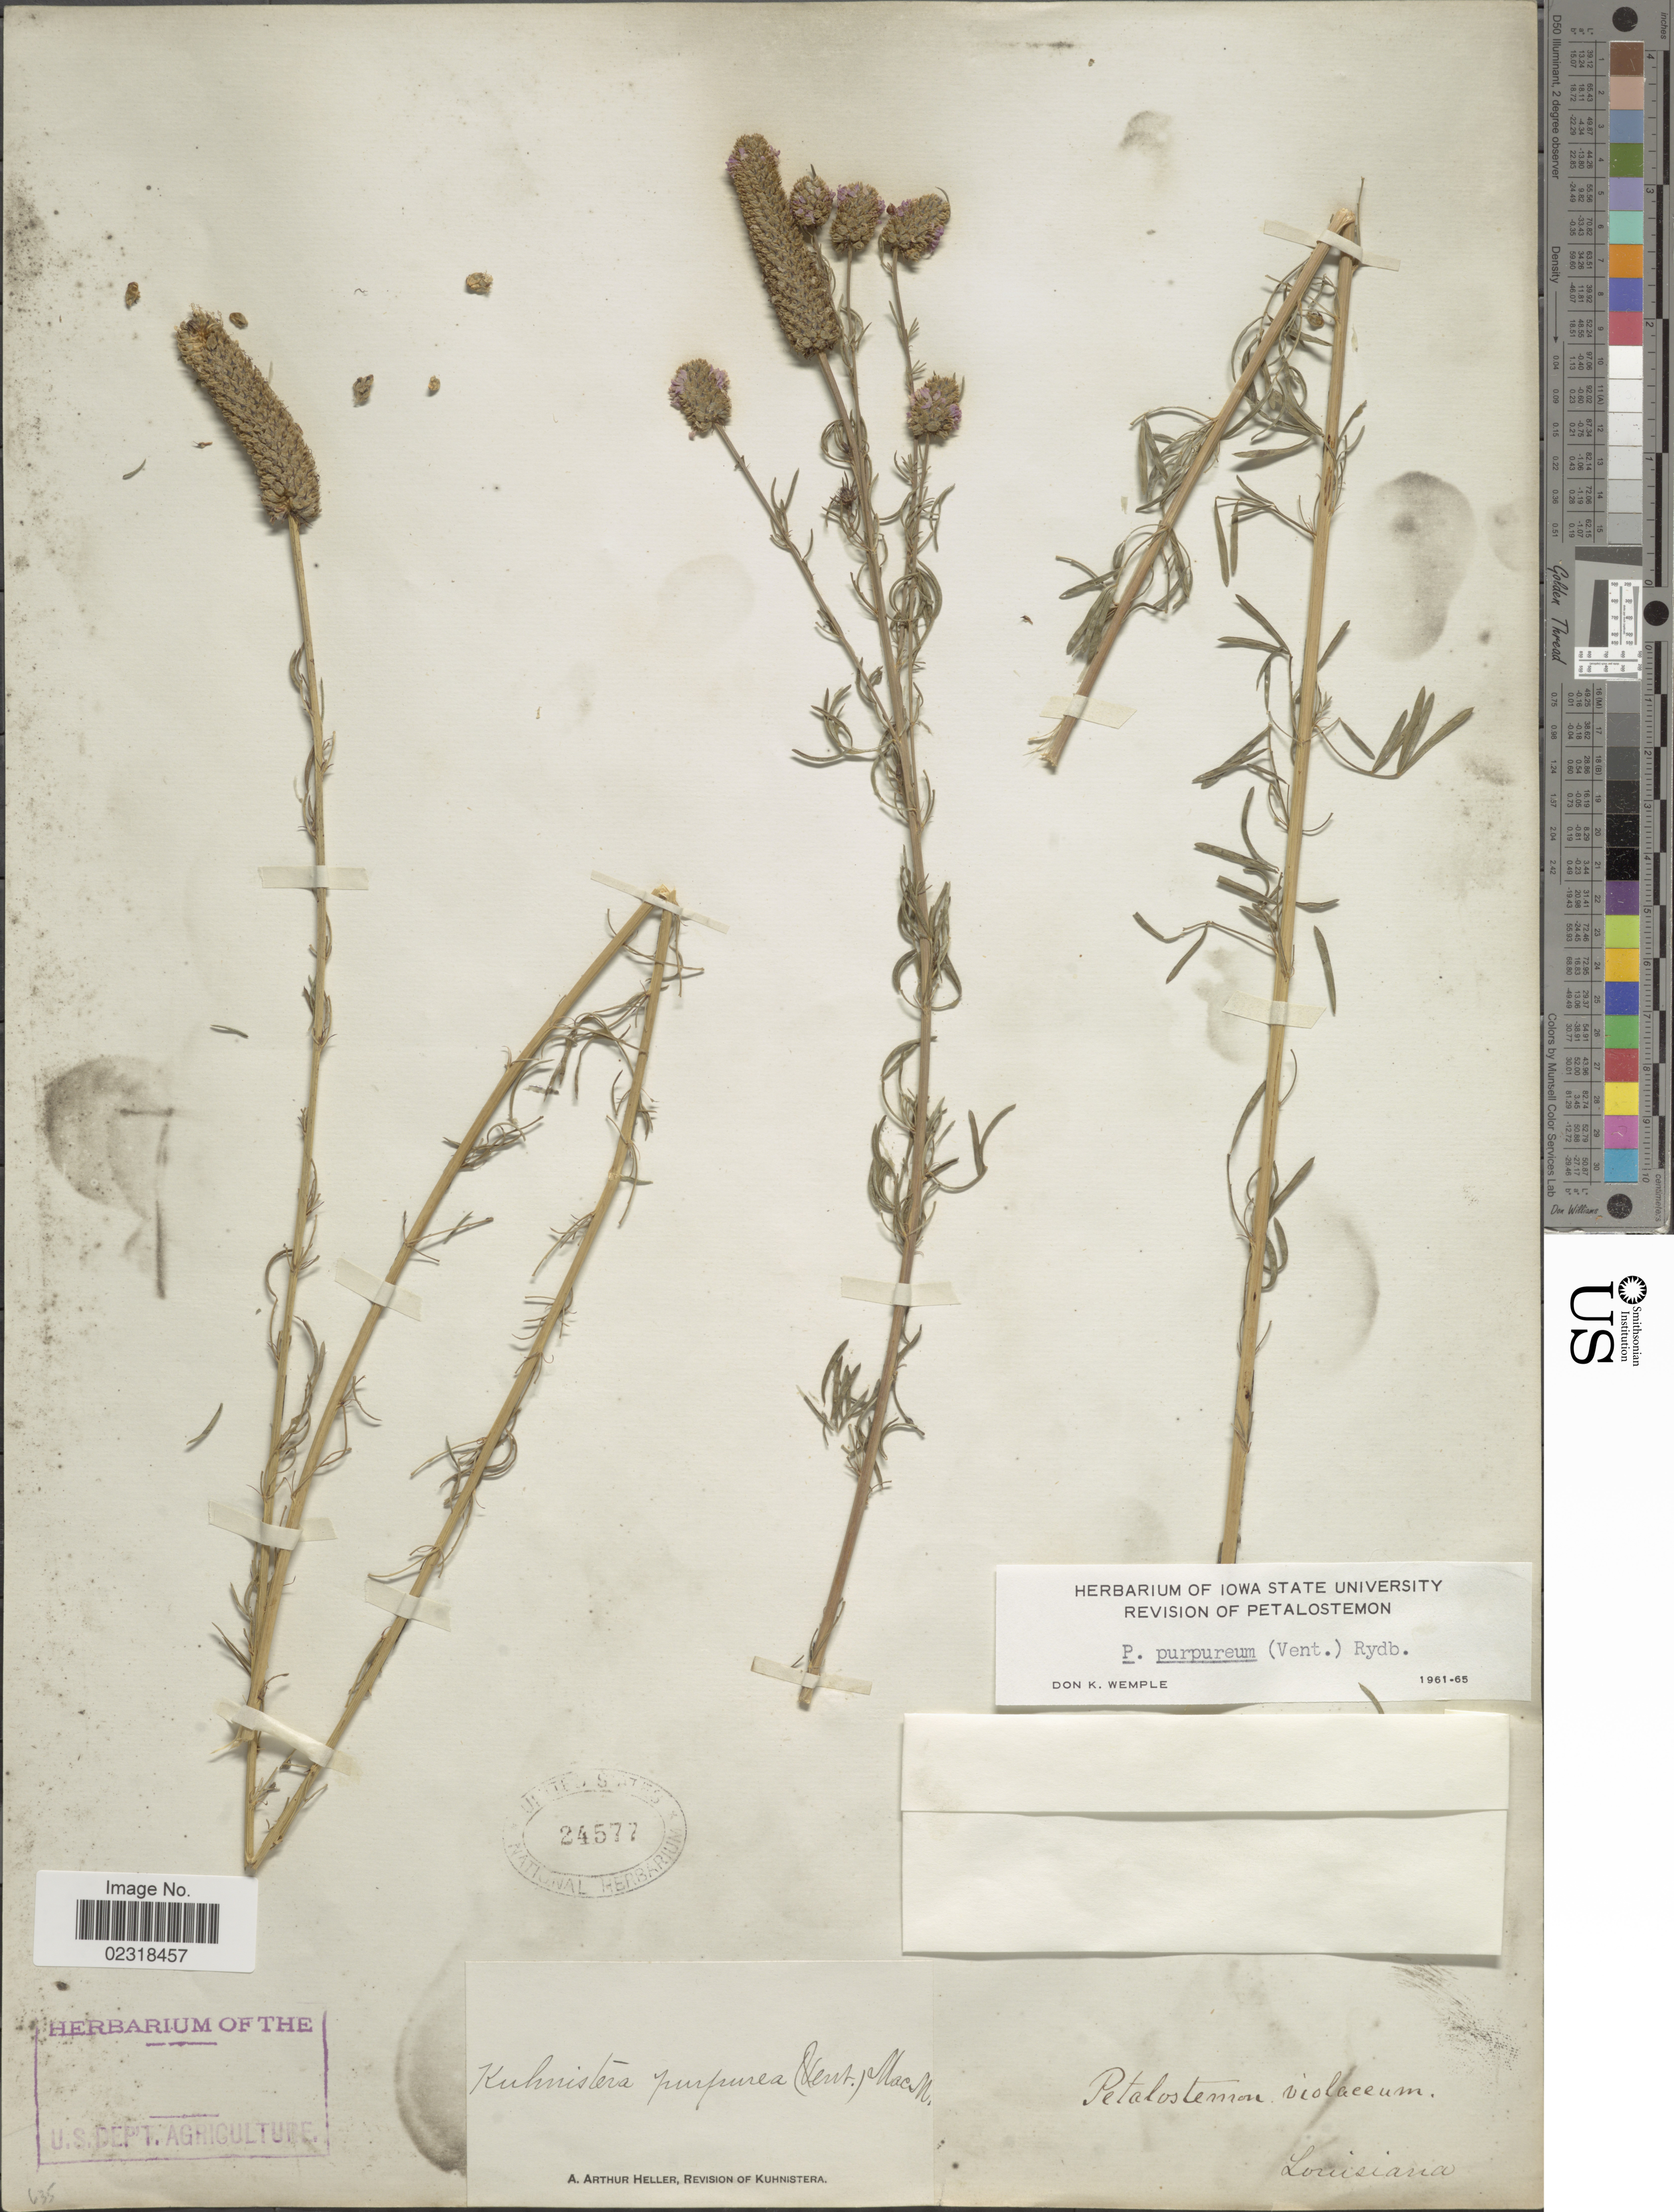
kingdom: Plantae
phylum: Tracheophyta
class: Magnoliopsida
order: Fabales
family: Fabaceae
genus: Dalea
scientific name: Dalea purpurea var. purpurea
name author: Vent.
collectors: A. A. Heller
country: United States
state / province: Louisiana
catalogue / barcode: US 24577